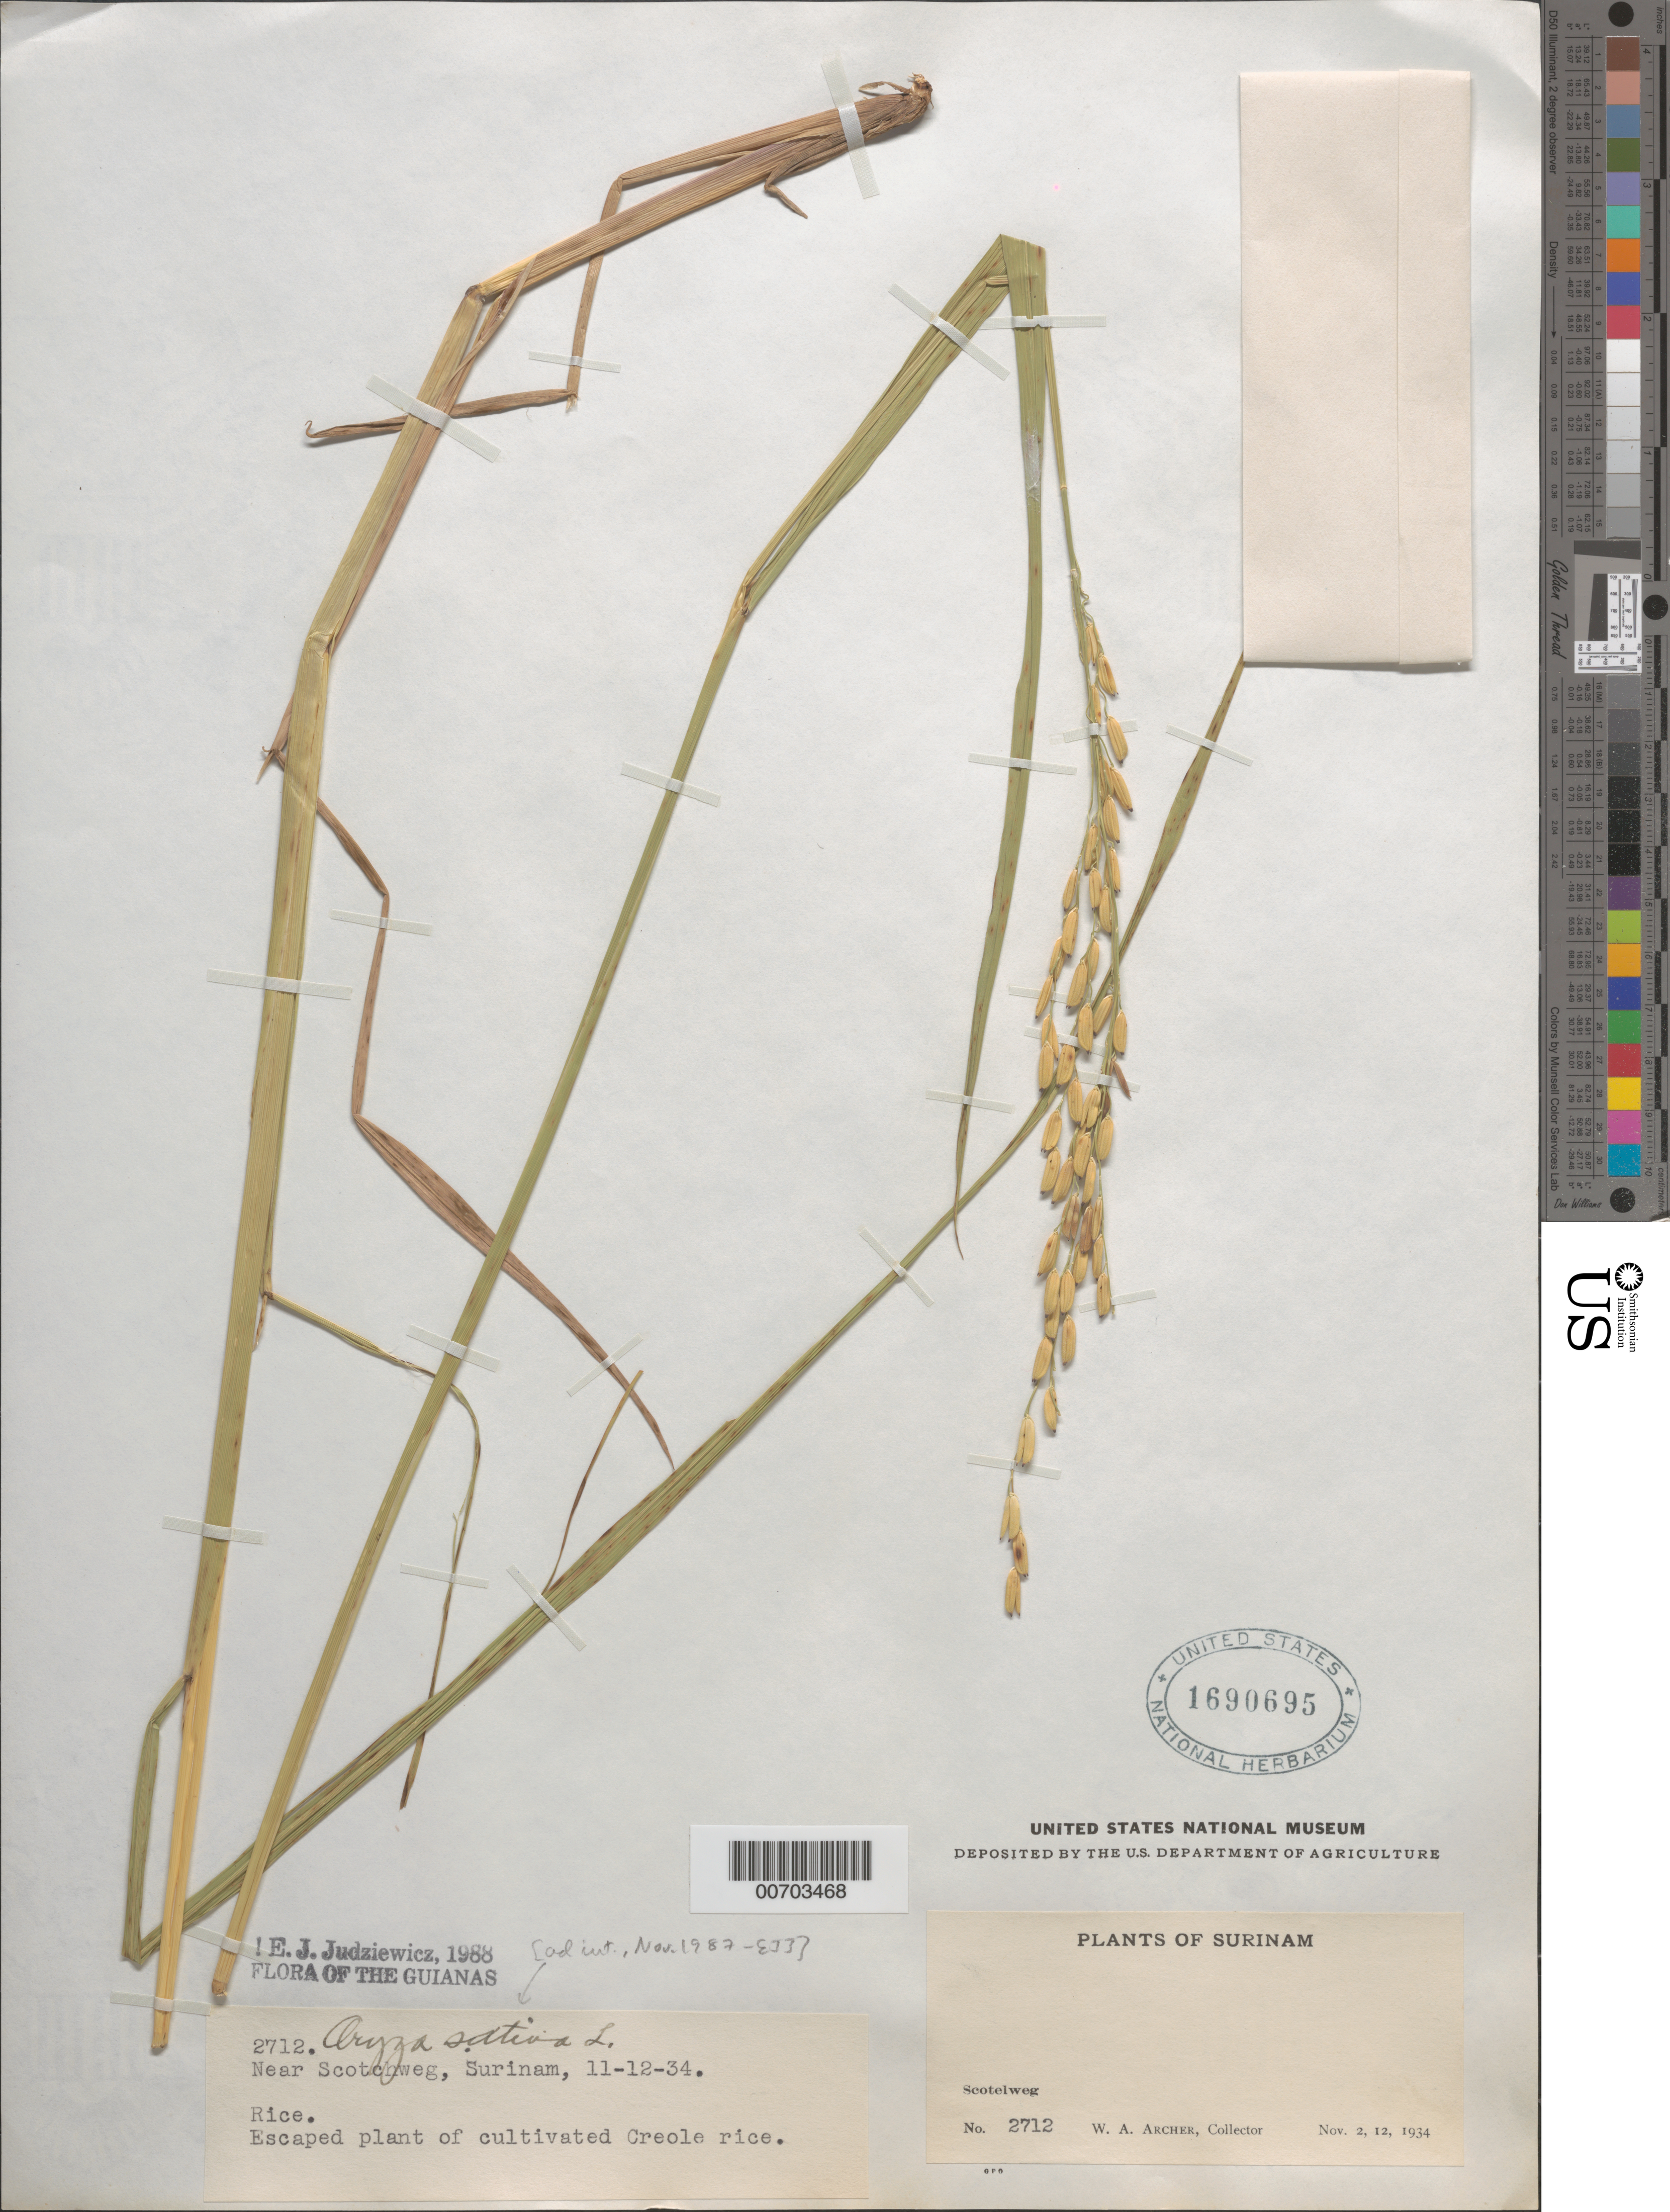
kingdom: Plantae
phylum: Tracheophyta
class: Liliopsida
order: Poales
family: Poaceae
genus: Oryza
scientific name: Oryza sativa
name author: L.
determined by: Judziewicz, E. J.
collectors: W. A. Archer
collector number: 2712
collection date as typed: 12-Nov-34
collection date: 1934-11-12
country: Suriname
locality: Scotelweg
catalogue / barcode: US 1690695